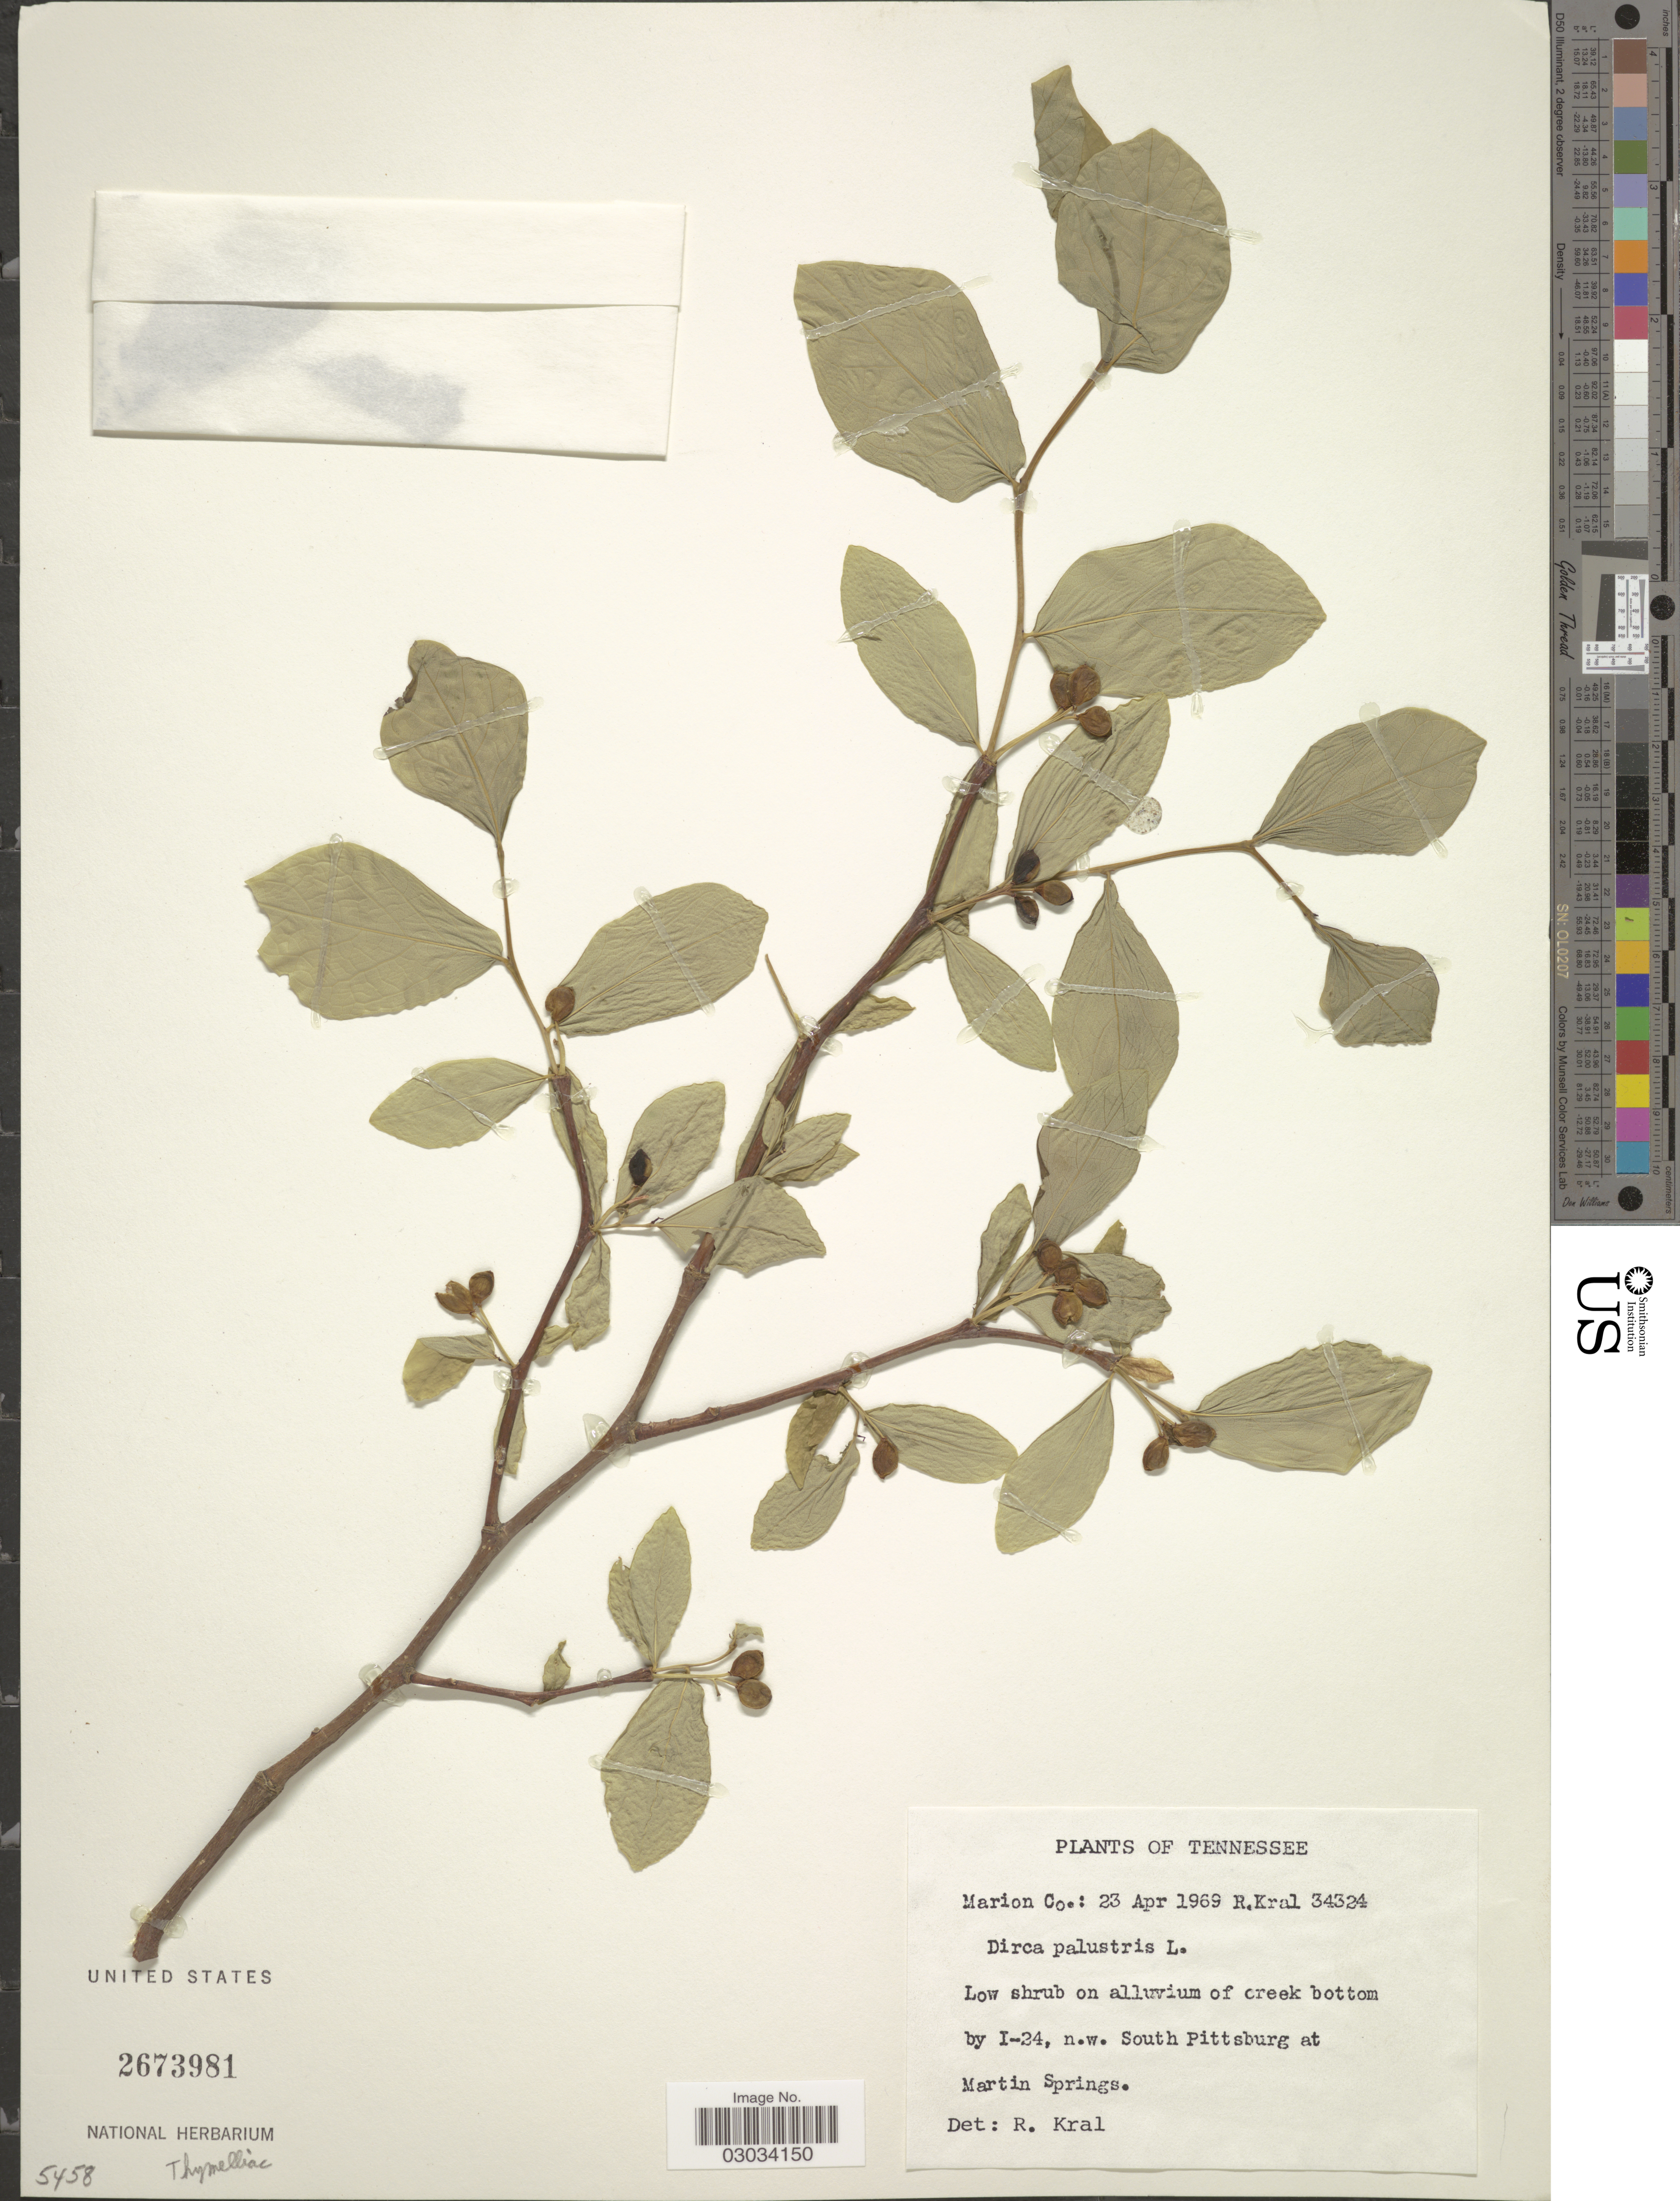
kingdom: Plantae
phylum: Tracheophyta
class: Magnoliopsida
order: Malvales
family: Thymelaeaceae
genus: Dirca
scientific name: Dirca palustris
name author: L.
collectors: R. Kral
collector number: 34324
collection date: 1969-04-23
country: United States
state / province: Tennessee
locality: Marion Co. South Pittsburg at Martin Springs.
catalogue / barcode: US 2673981